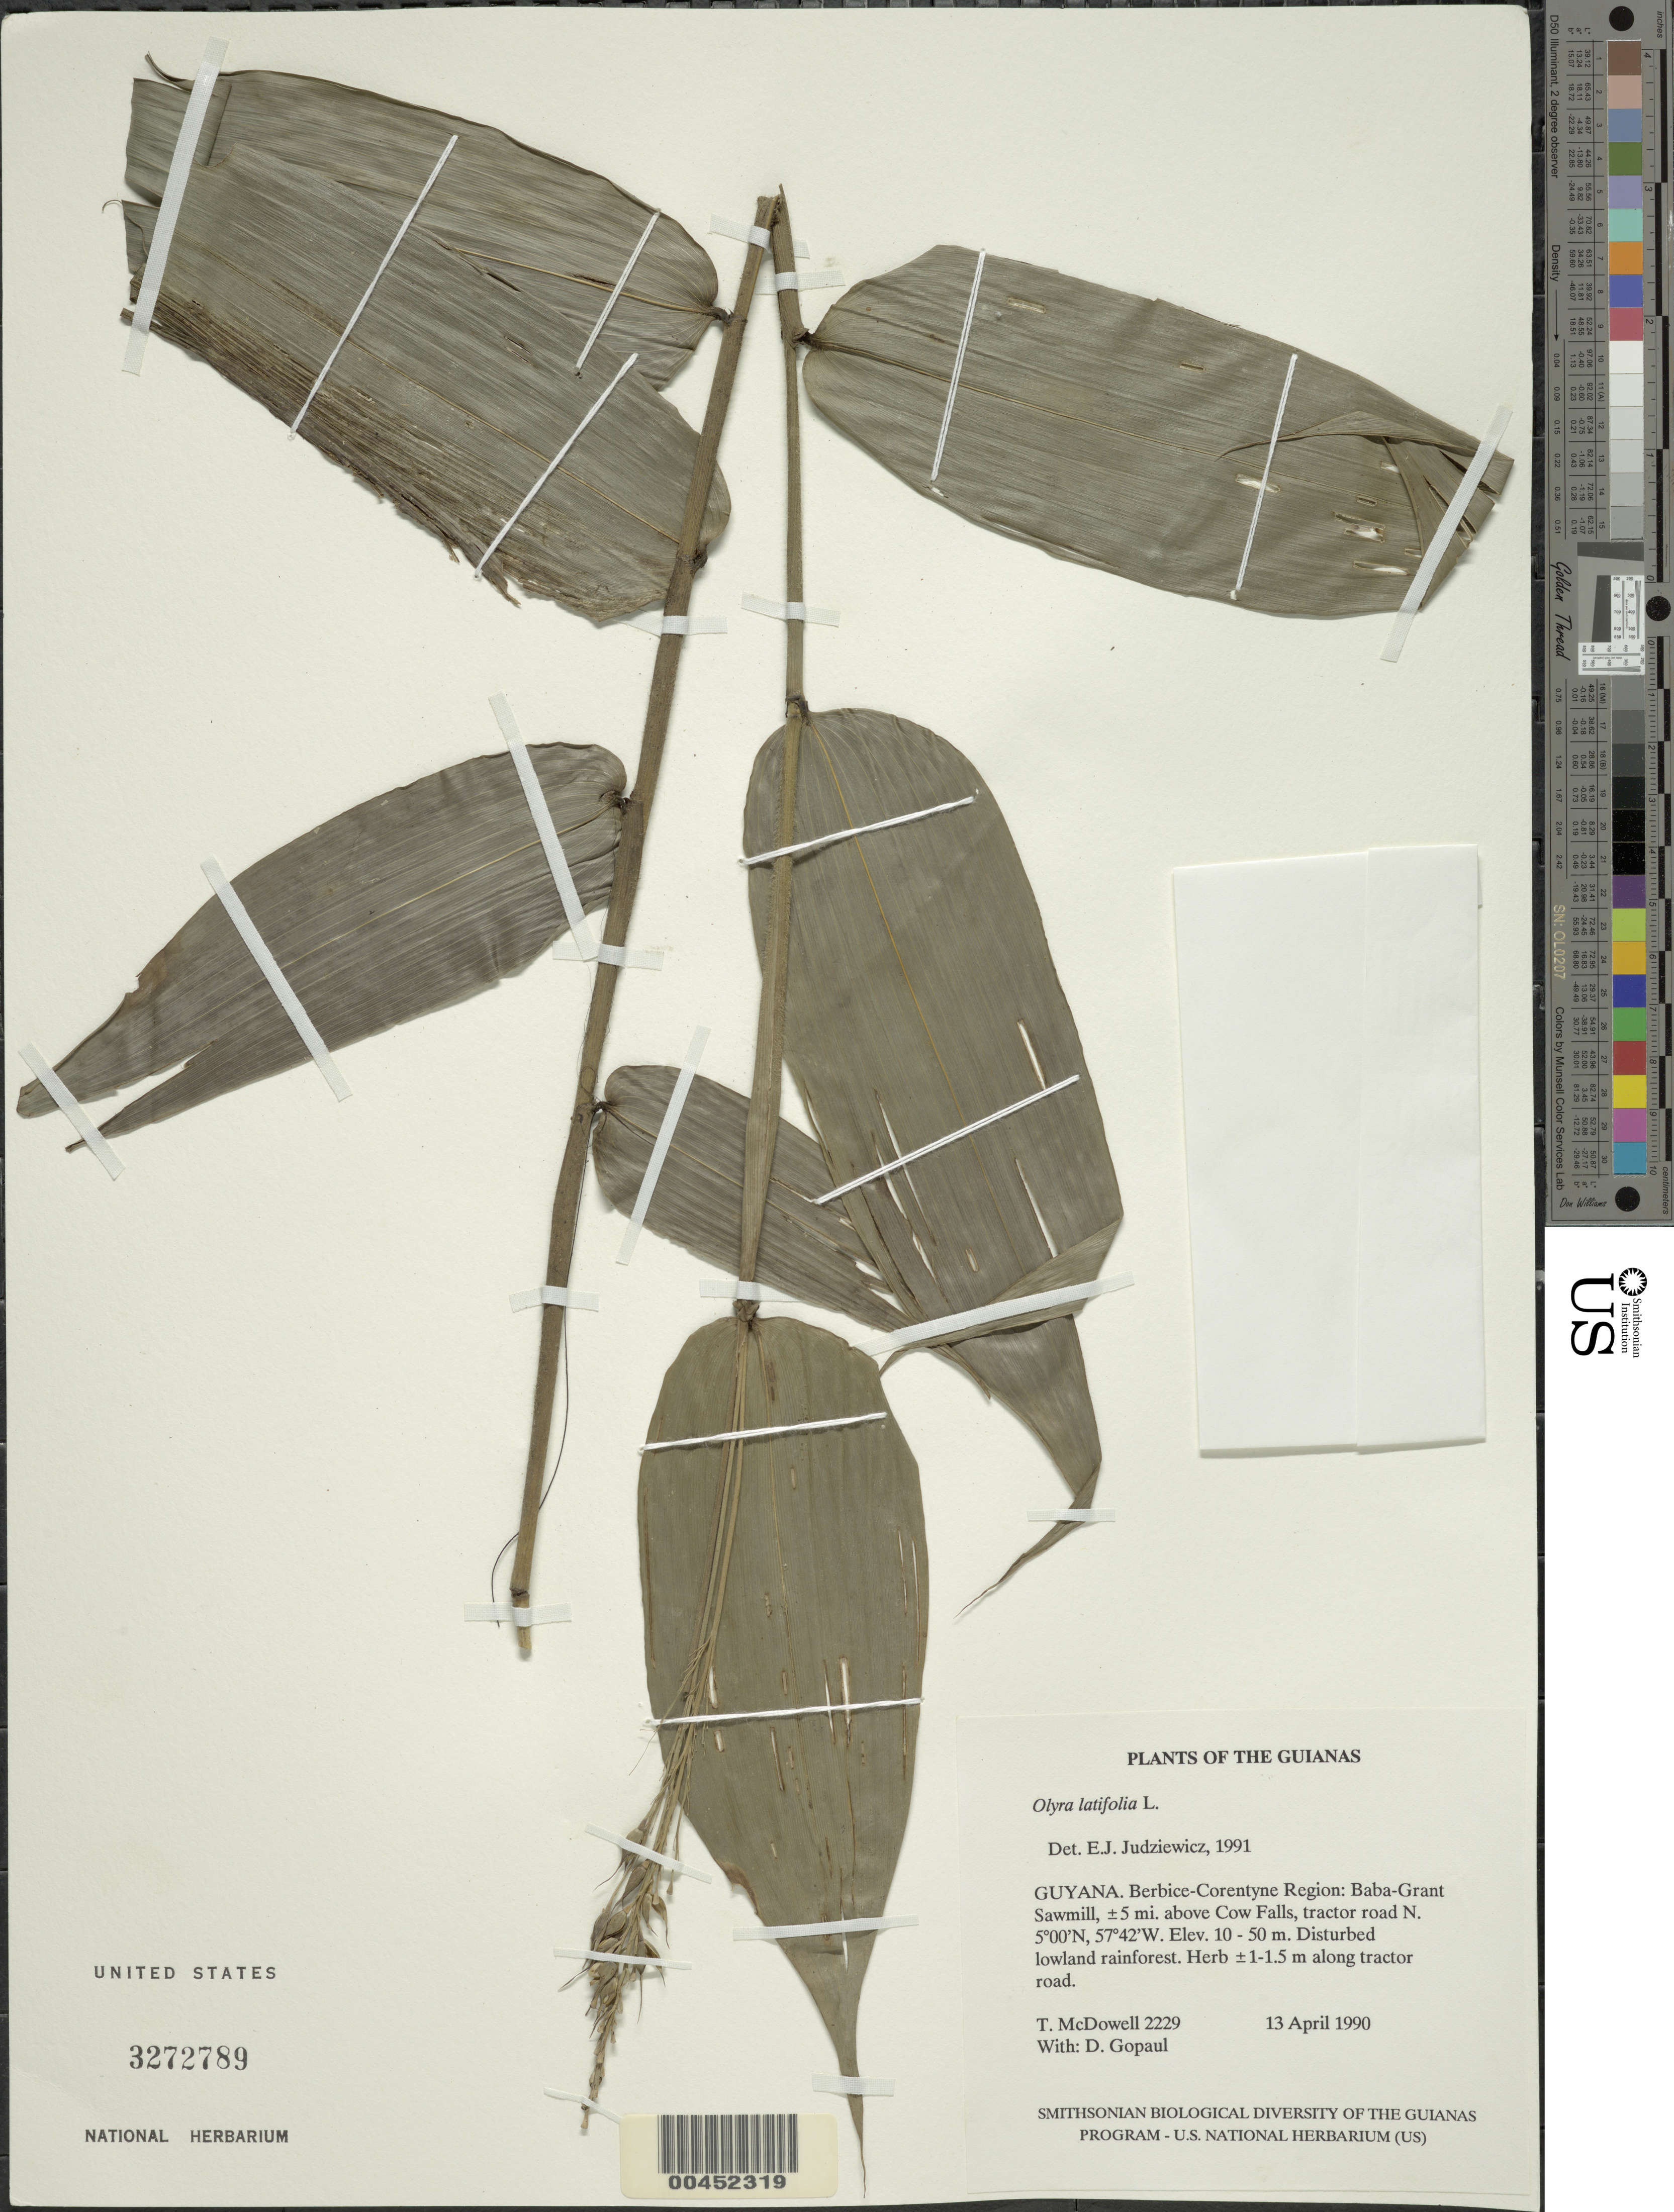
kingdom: Plantae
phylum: Tracheophyta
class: Liliopsida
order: Poales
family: Poaceae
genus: Olyra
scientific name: Olyra latifolia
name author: L.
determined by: Judziewicz, E. J.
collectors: T. Mcdowell & D. Gopaul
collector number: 2229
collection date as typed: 13 Apr 1990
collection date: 1990-04-13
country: Guyana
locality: Baba grant sawmill, ca. 5 mi above cow falls, berbice-corentyne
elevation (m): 10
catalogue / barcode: US 3272789